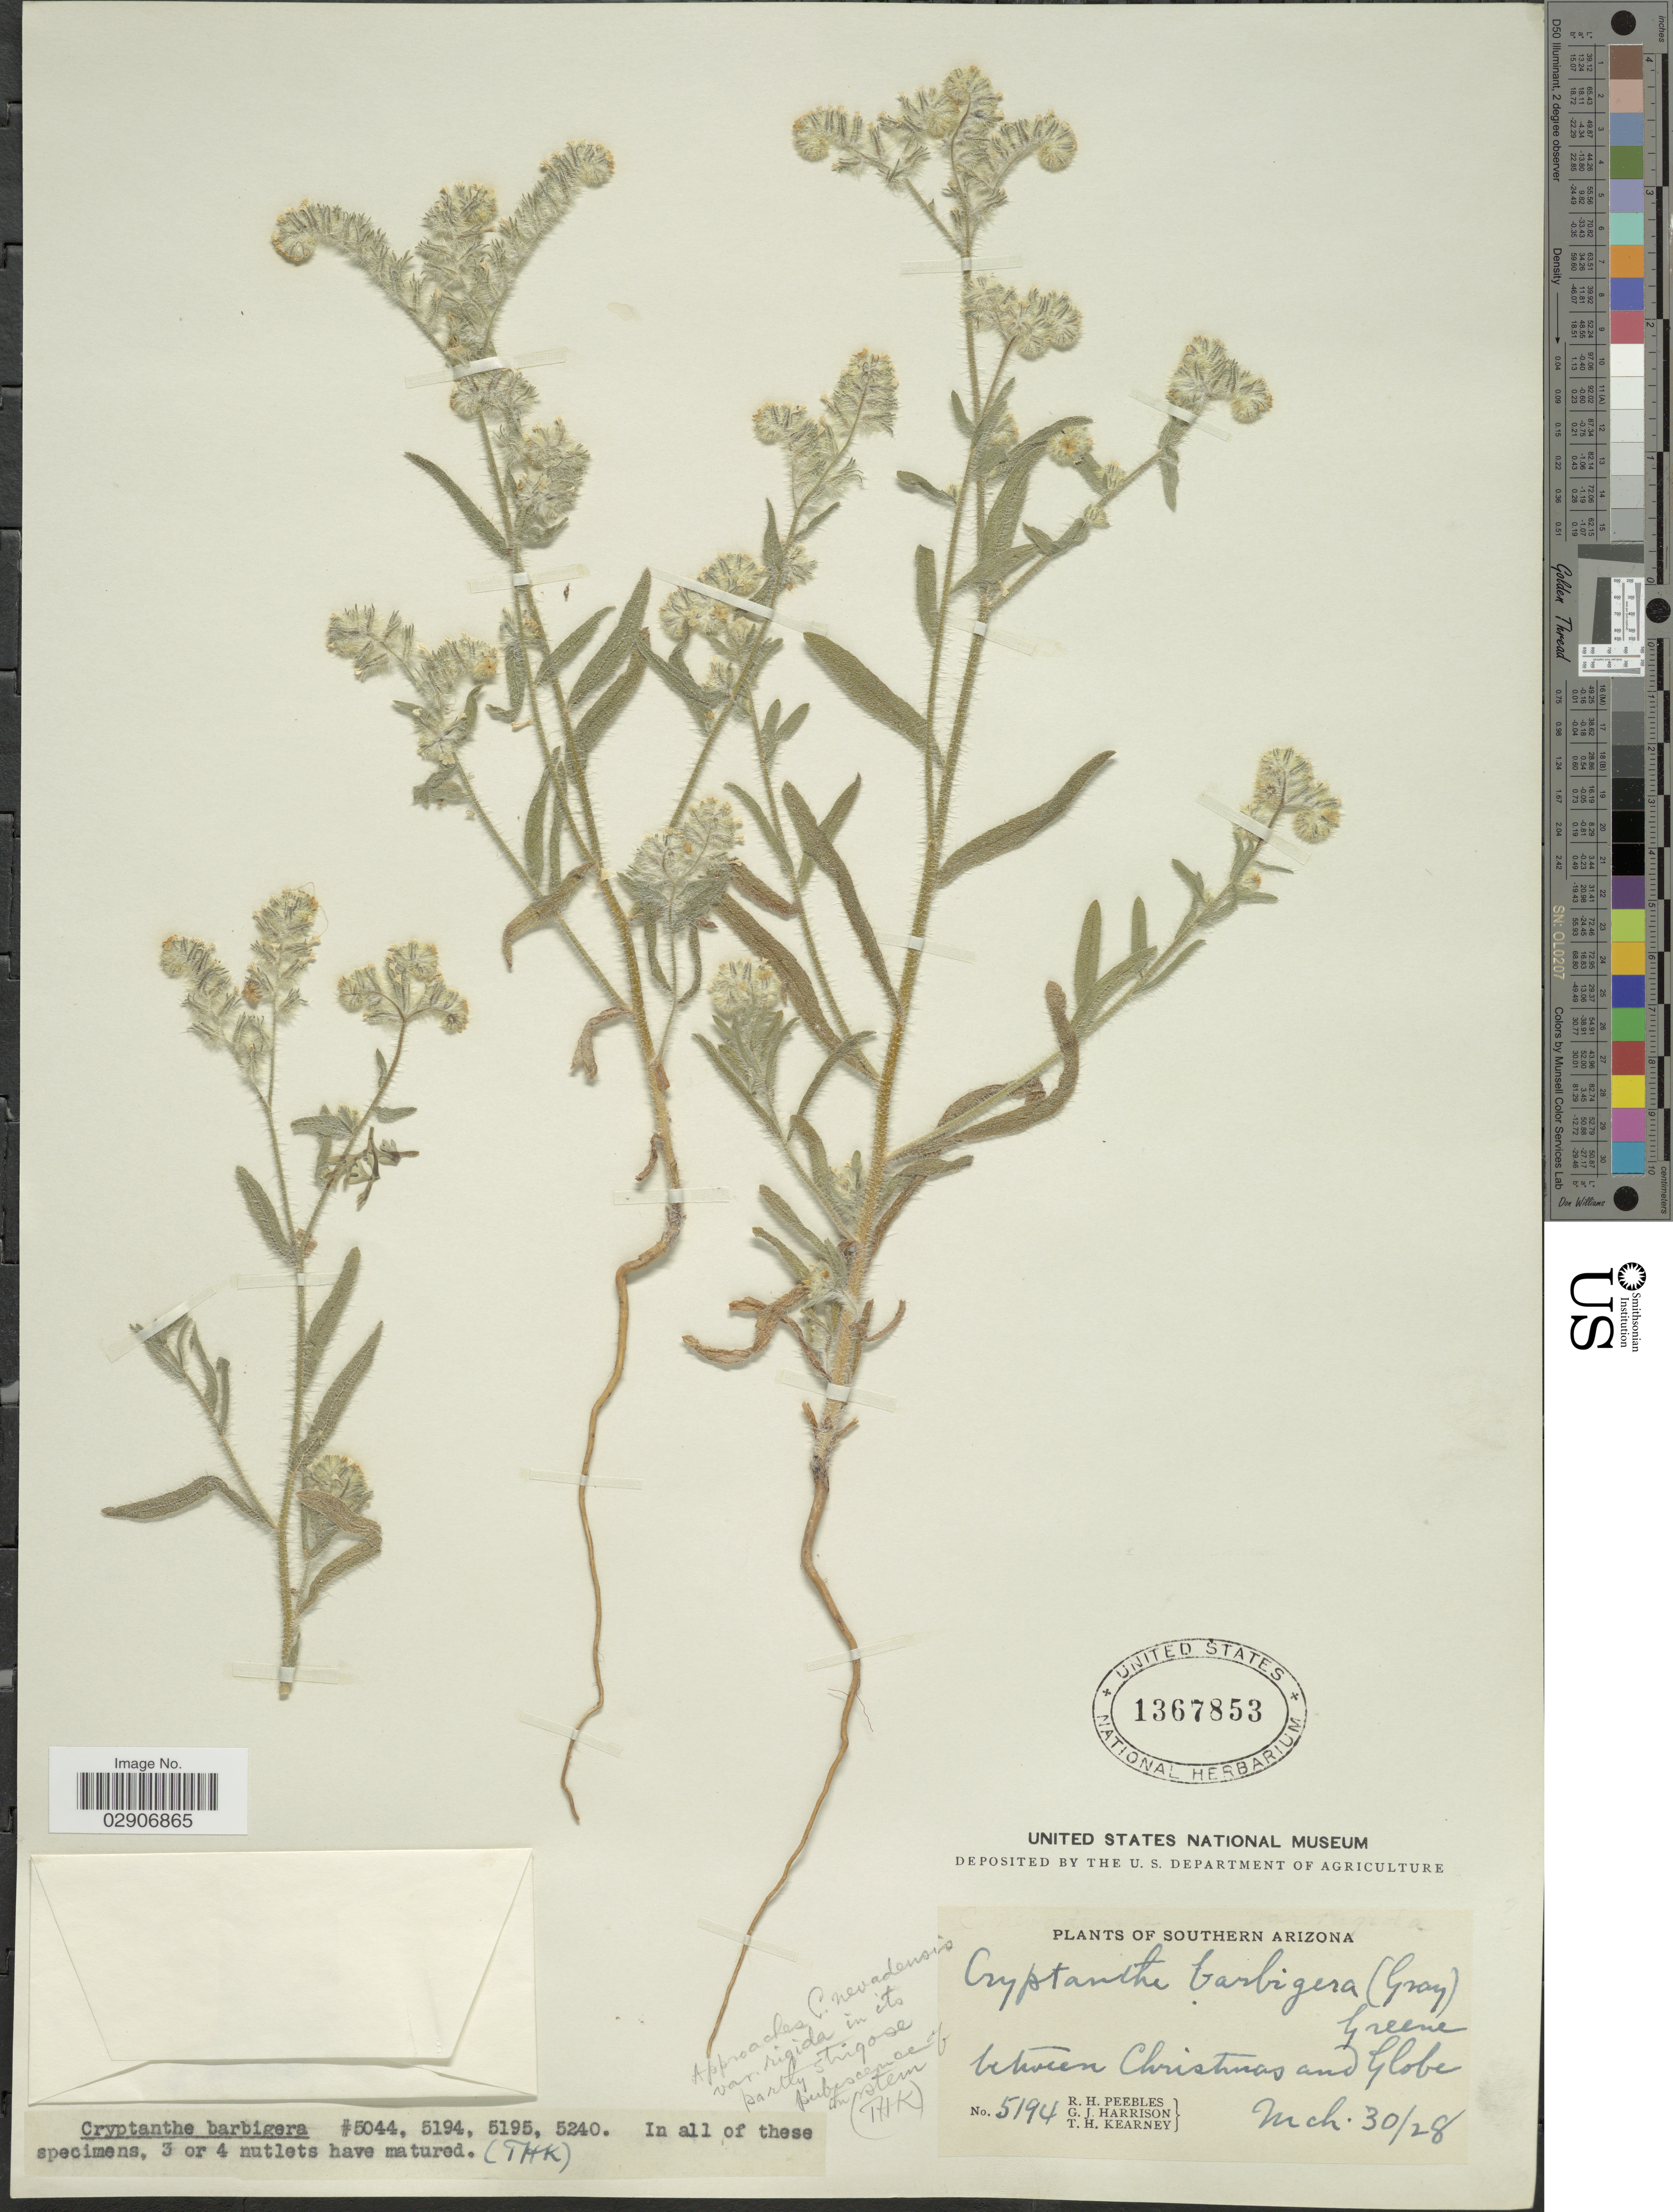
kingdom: Plantae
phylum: Tracheophyta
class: Magnoliopsida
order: Boraginales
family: Boraginaceae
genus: Cryptantha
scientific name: Cryptantha barbigera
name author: (A. Gray) Greene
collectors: R. H. Peebles, G. J. Harrison & T. H. Kearney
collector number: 5194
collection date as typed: Transcribed d/m/y: 30/3/28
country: United States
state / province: Arizona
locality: Southern Arizona. Between Christmas and Globe.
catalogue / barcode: US 1367853